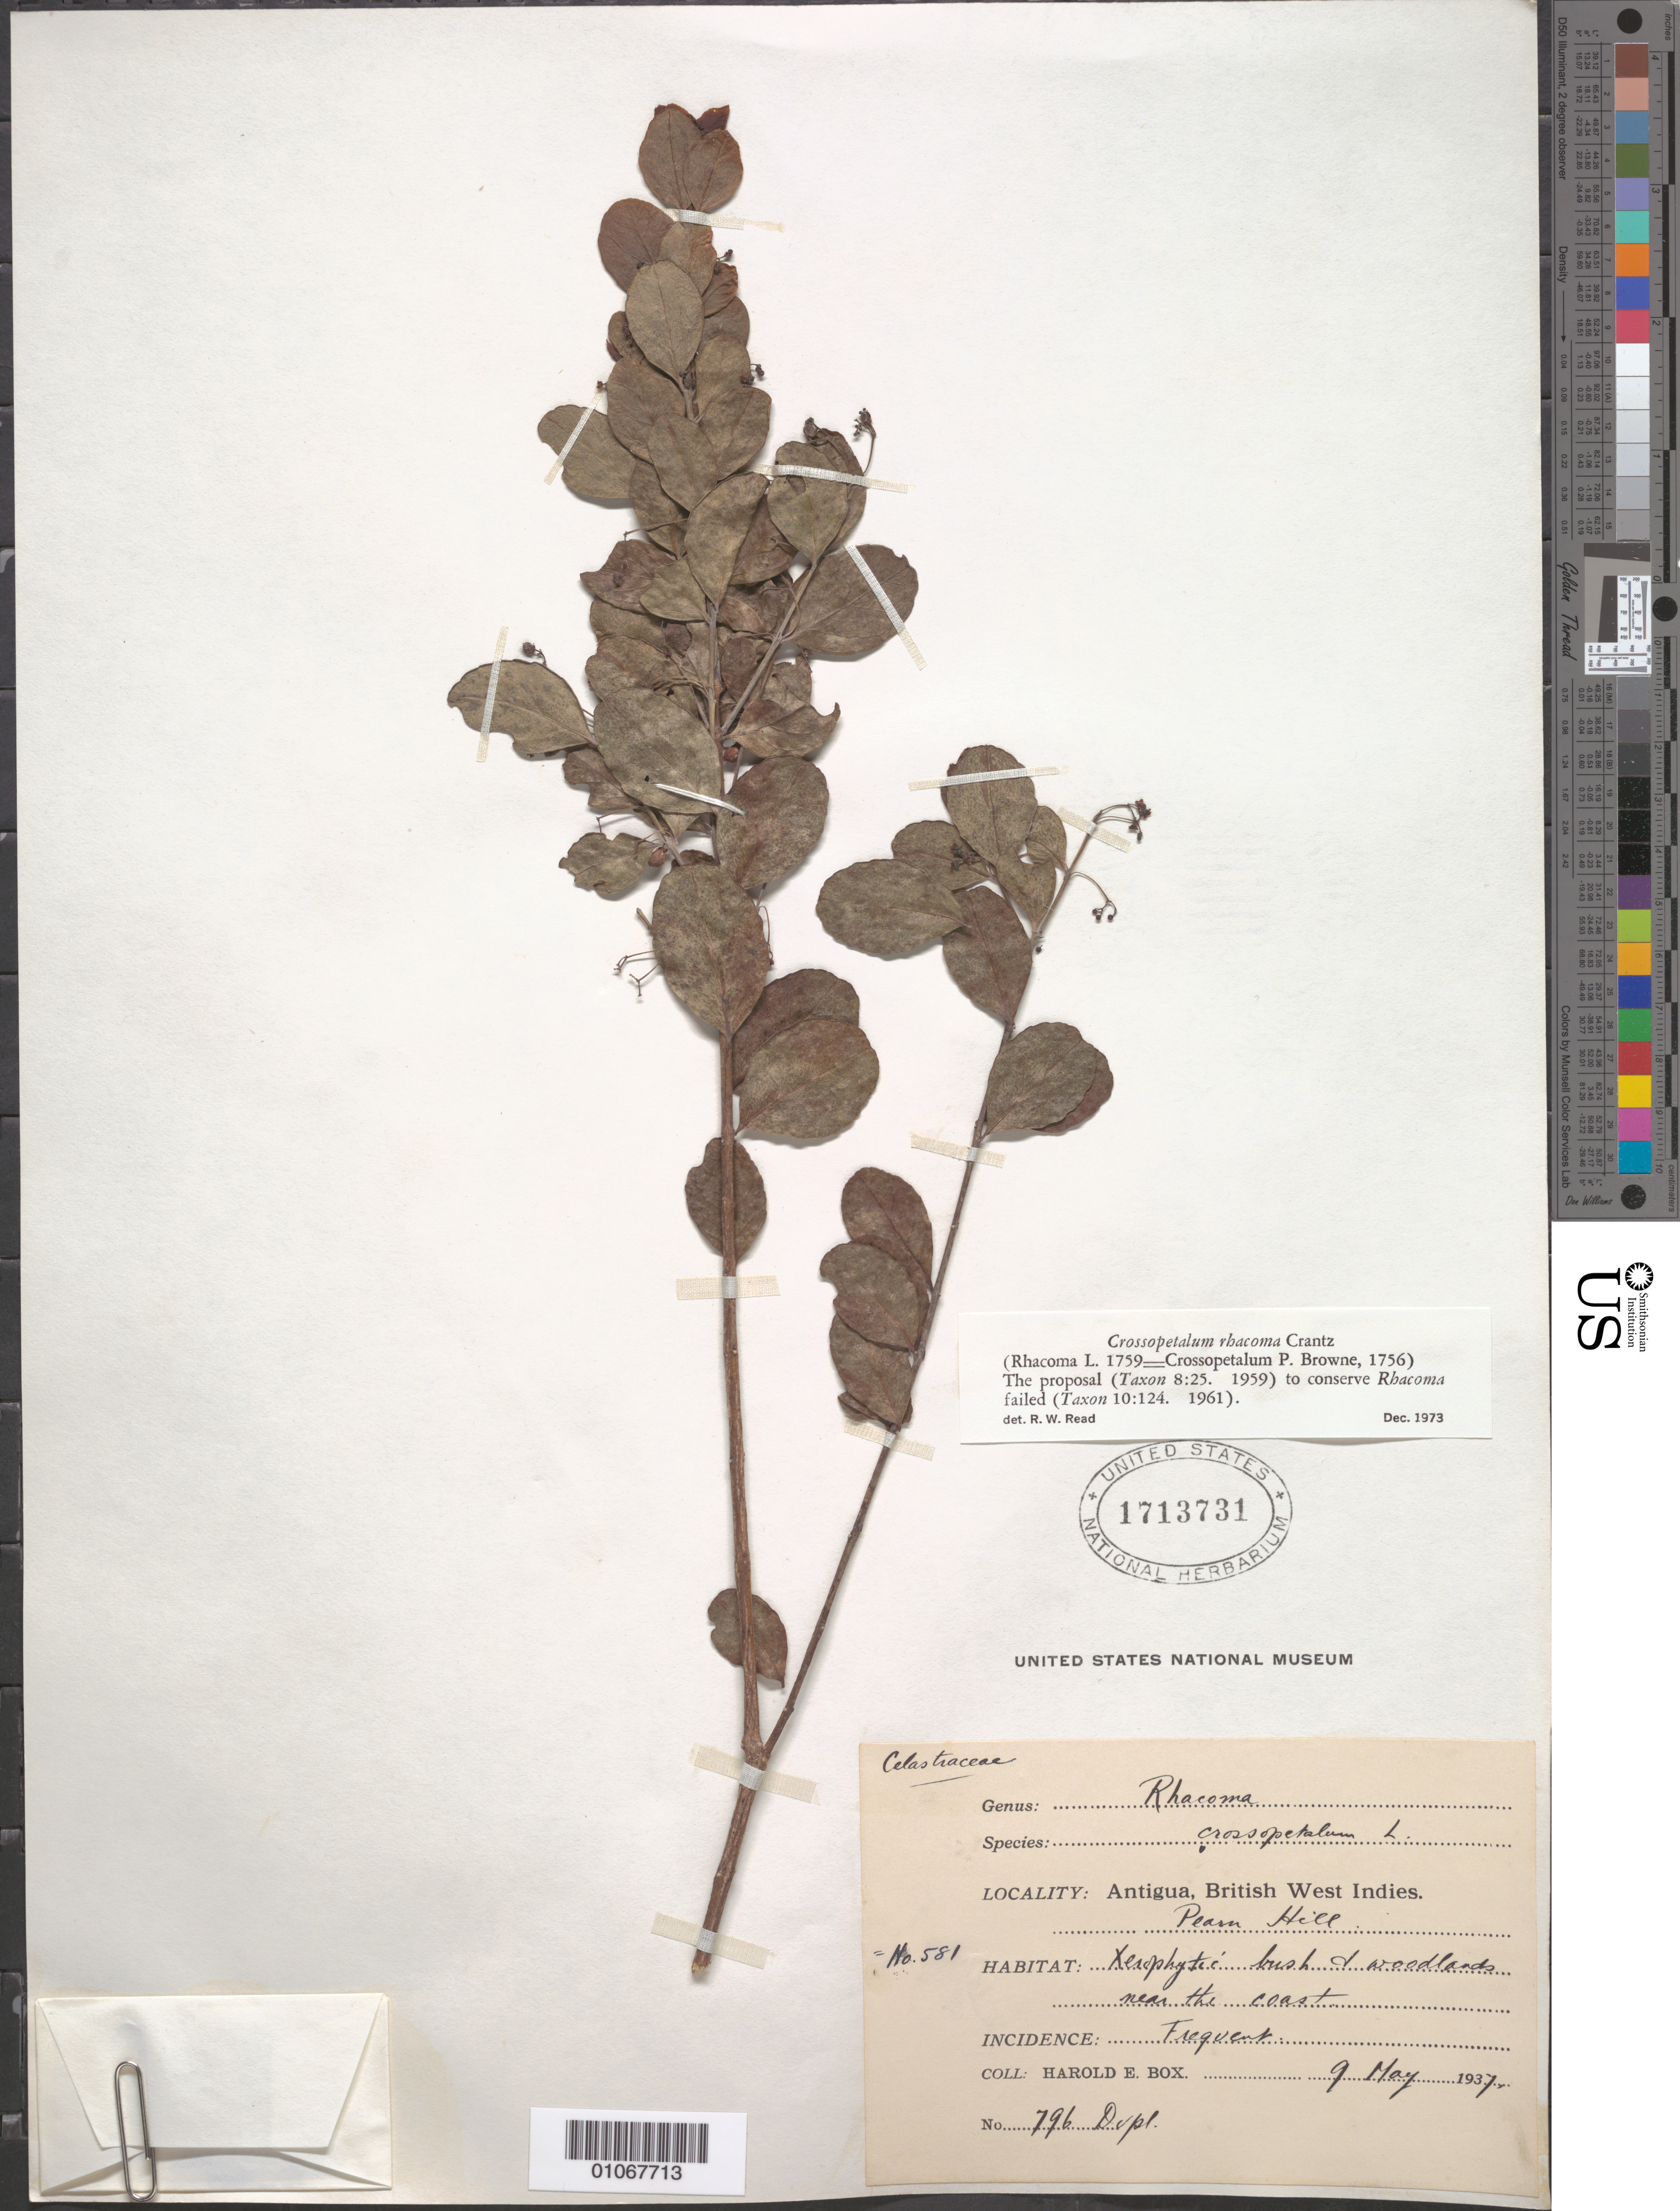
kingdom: Plantae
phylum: Tracheophyta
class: Magnoliopsida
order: Celastrales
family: Celastraceae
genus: Crossopetalum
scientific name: Crossopetalum rhacoma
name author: Crantz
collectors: H. E. Box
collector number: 796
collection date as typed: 09 May 1937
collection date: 1937-05-09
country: Antigua and Barbuda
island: Antigua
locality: Woodland near the coast. Frequent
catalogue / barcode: US 1713731